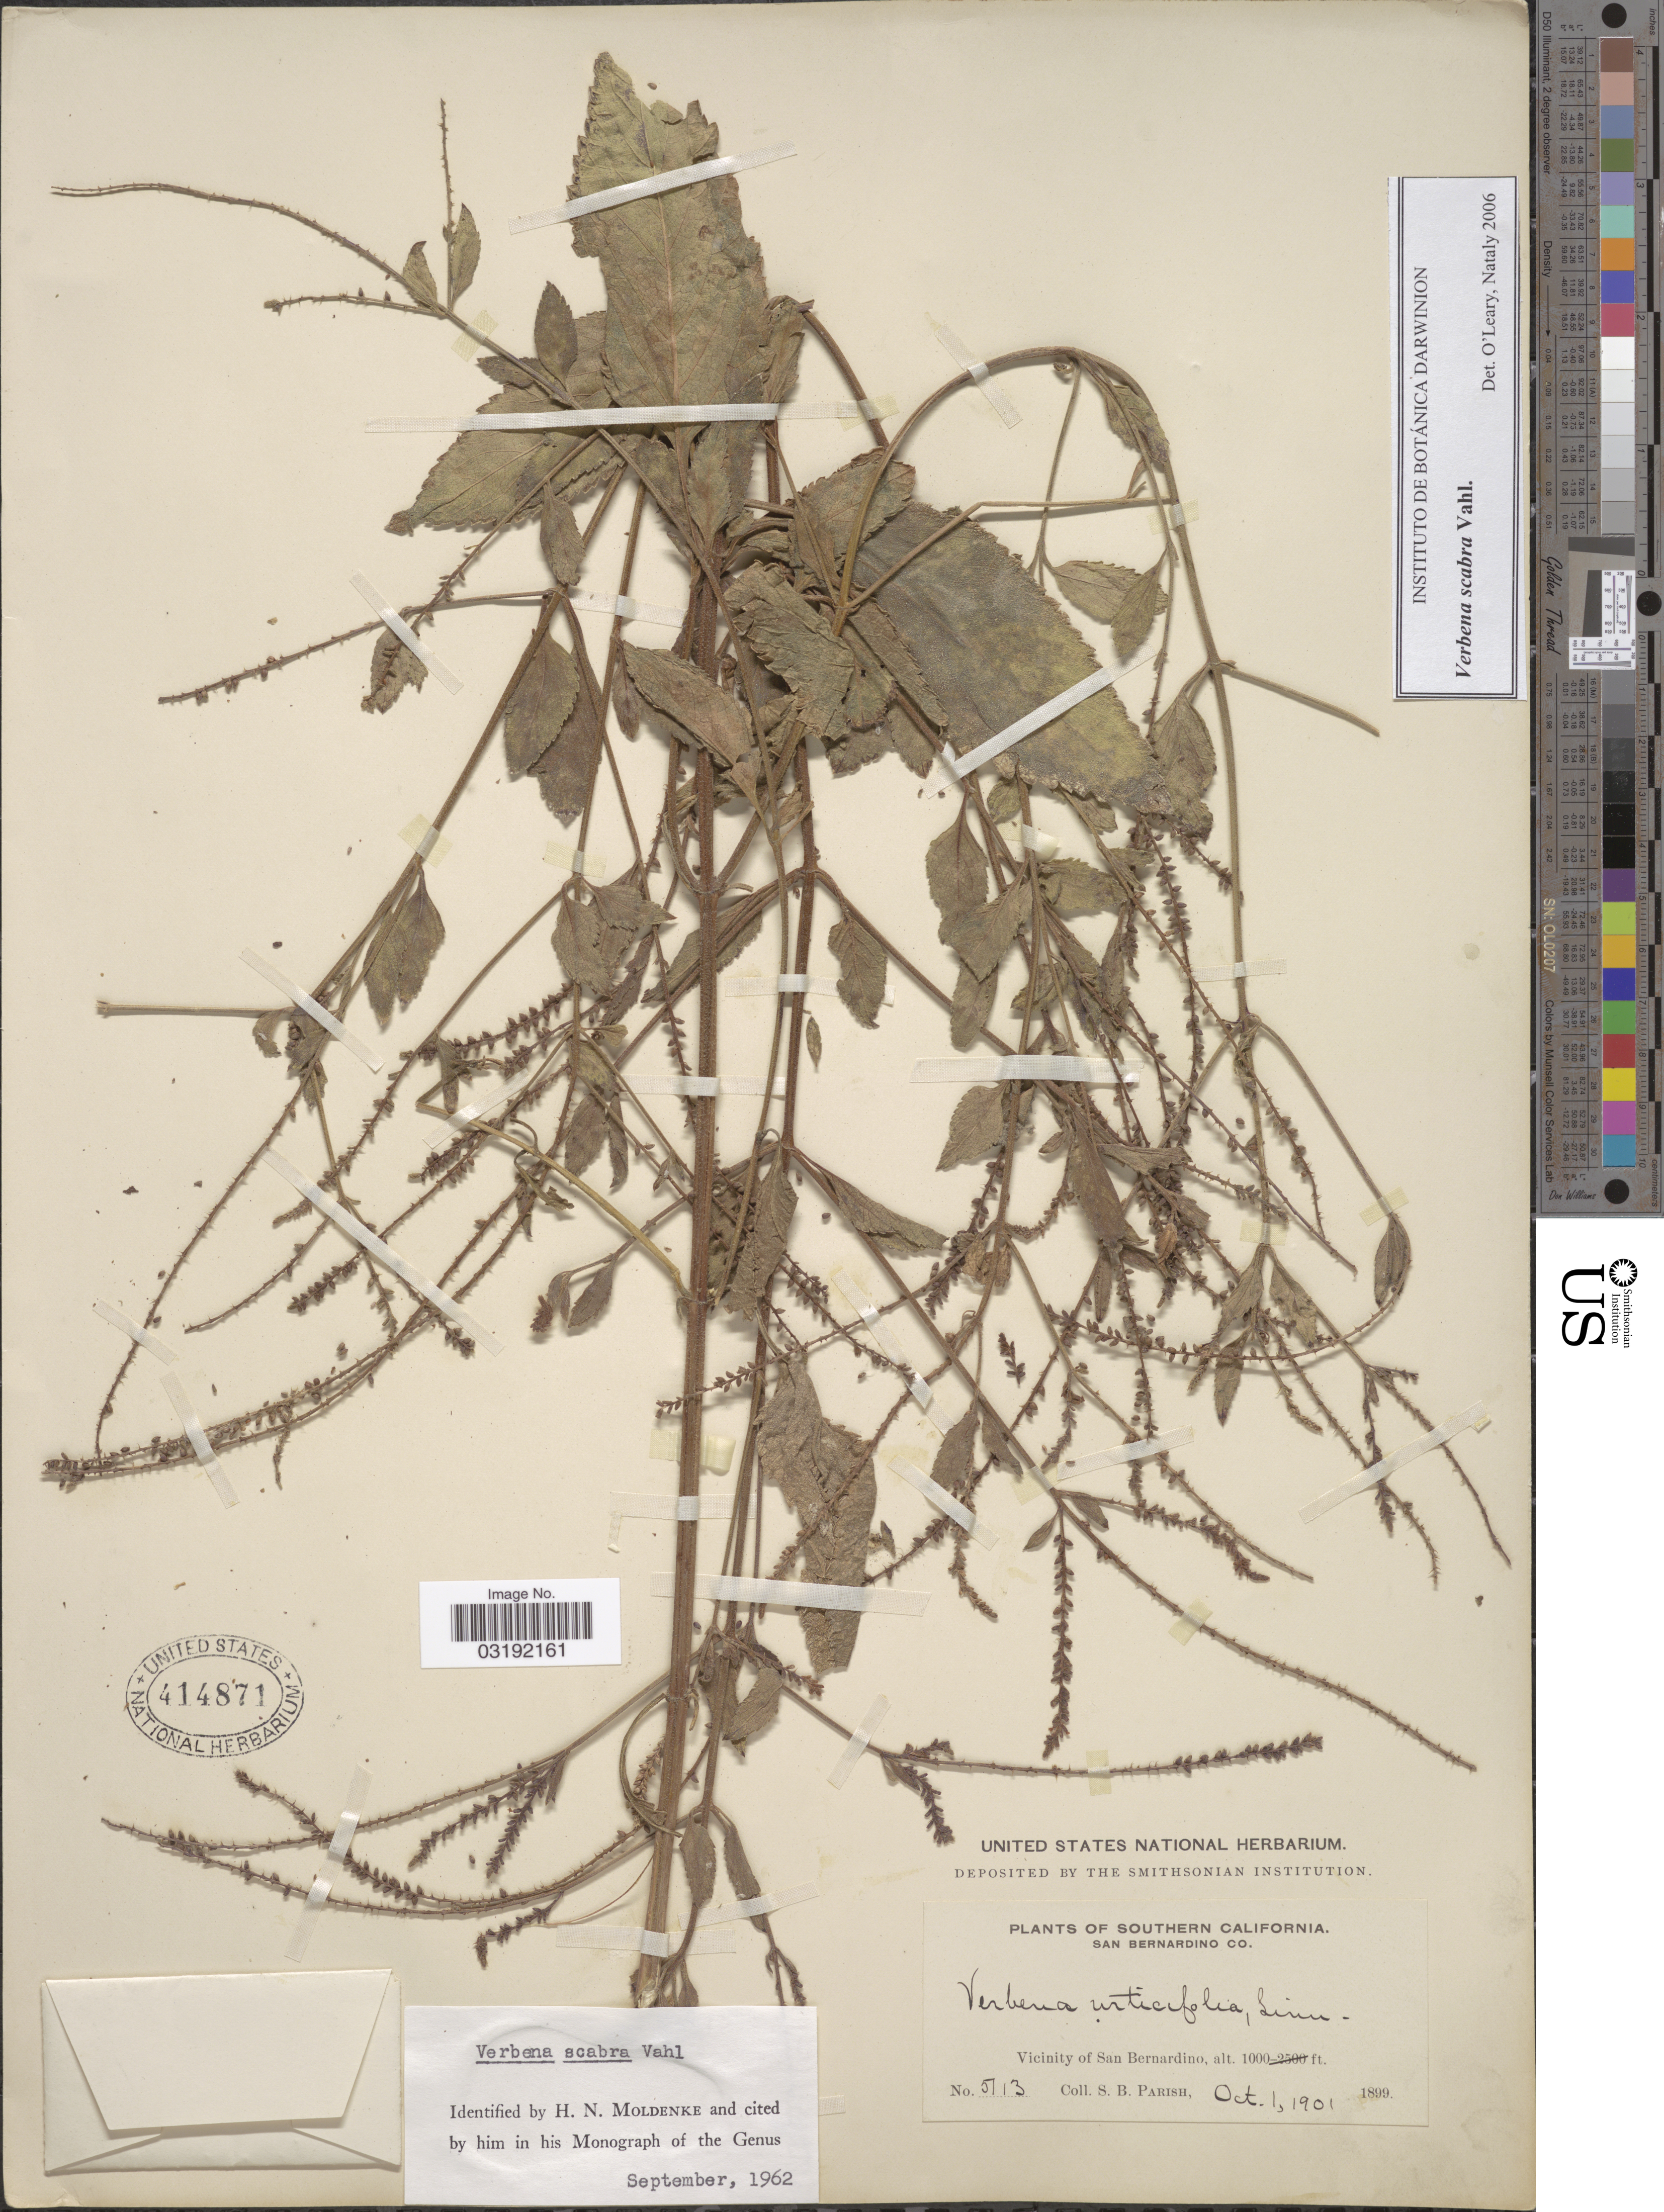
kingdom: Plantae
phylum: Tracheophyta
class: Magnoliopsida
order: Lamiales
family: Verbenaceae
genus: Verbena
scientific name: Verbena scabra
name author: Vahl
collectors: S. B. Parish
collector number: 5113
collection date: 1901-10-01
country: United States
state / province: California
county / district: San Bernardino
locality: Southern California. San Bernardino Co. Vicinity of San Bernardino.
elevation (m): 305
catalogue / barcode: US 414871